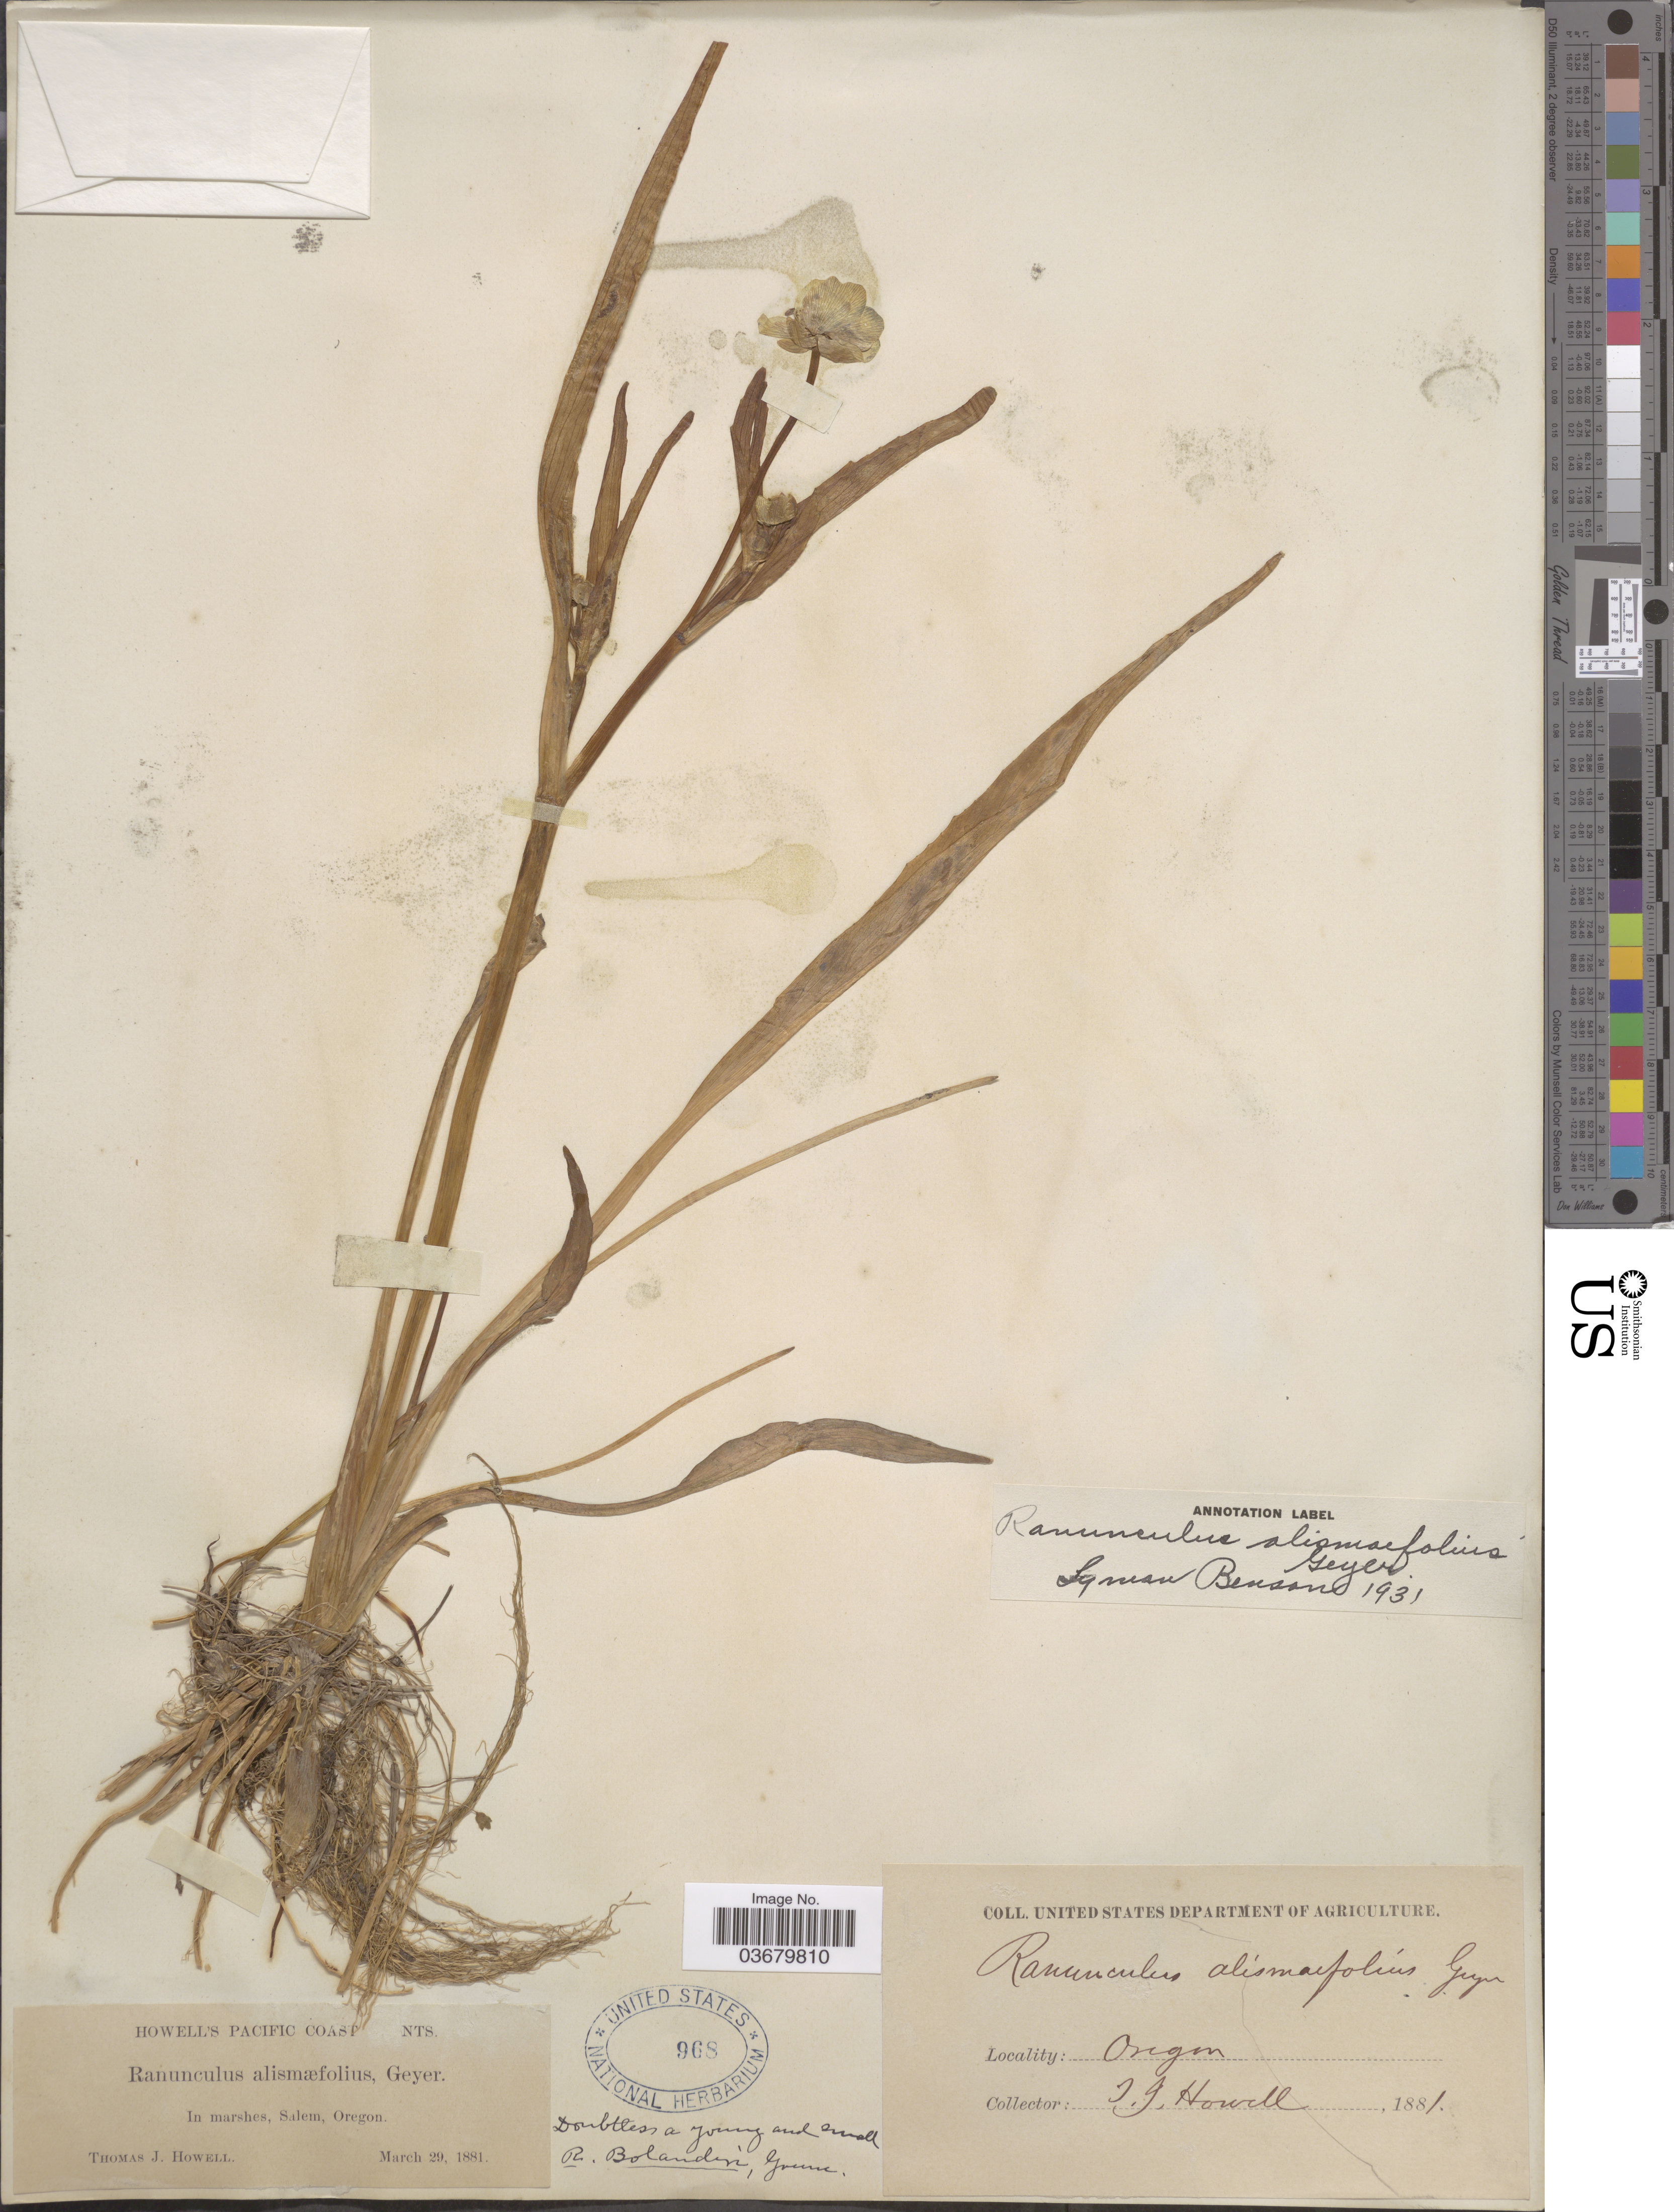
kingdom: Plantae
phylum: Tracheophyta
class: Magnoliopsida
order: Ranunculales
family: Ranunculaceae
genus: Ranunculus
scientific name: Ranunculus alismifolius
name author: Geyer ex Benth.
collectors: T. J. Howell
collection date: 1881-03-29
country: United States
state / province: Oregon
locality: Pacific Coast. Salem.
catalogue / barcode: US 968